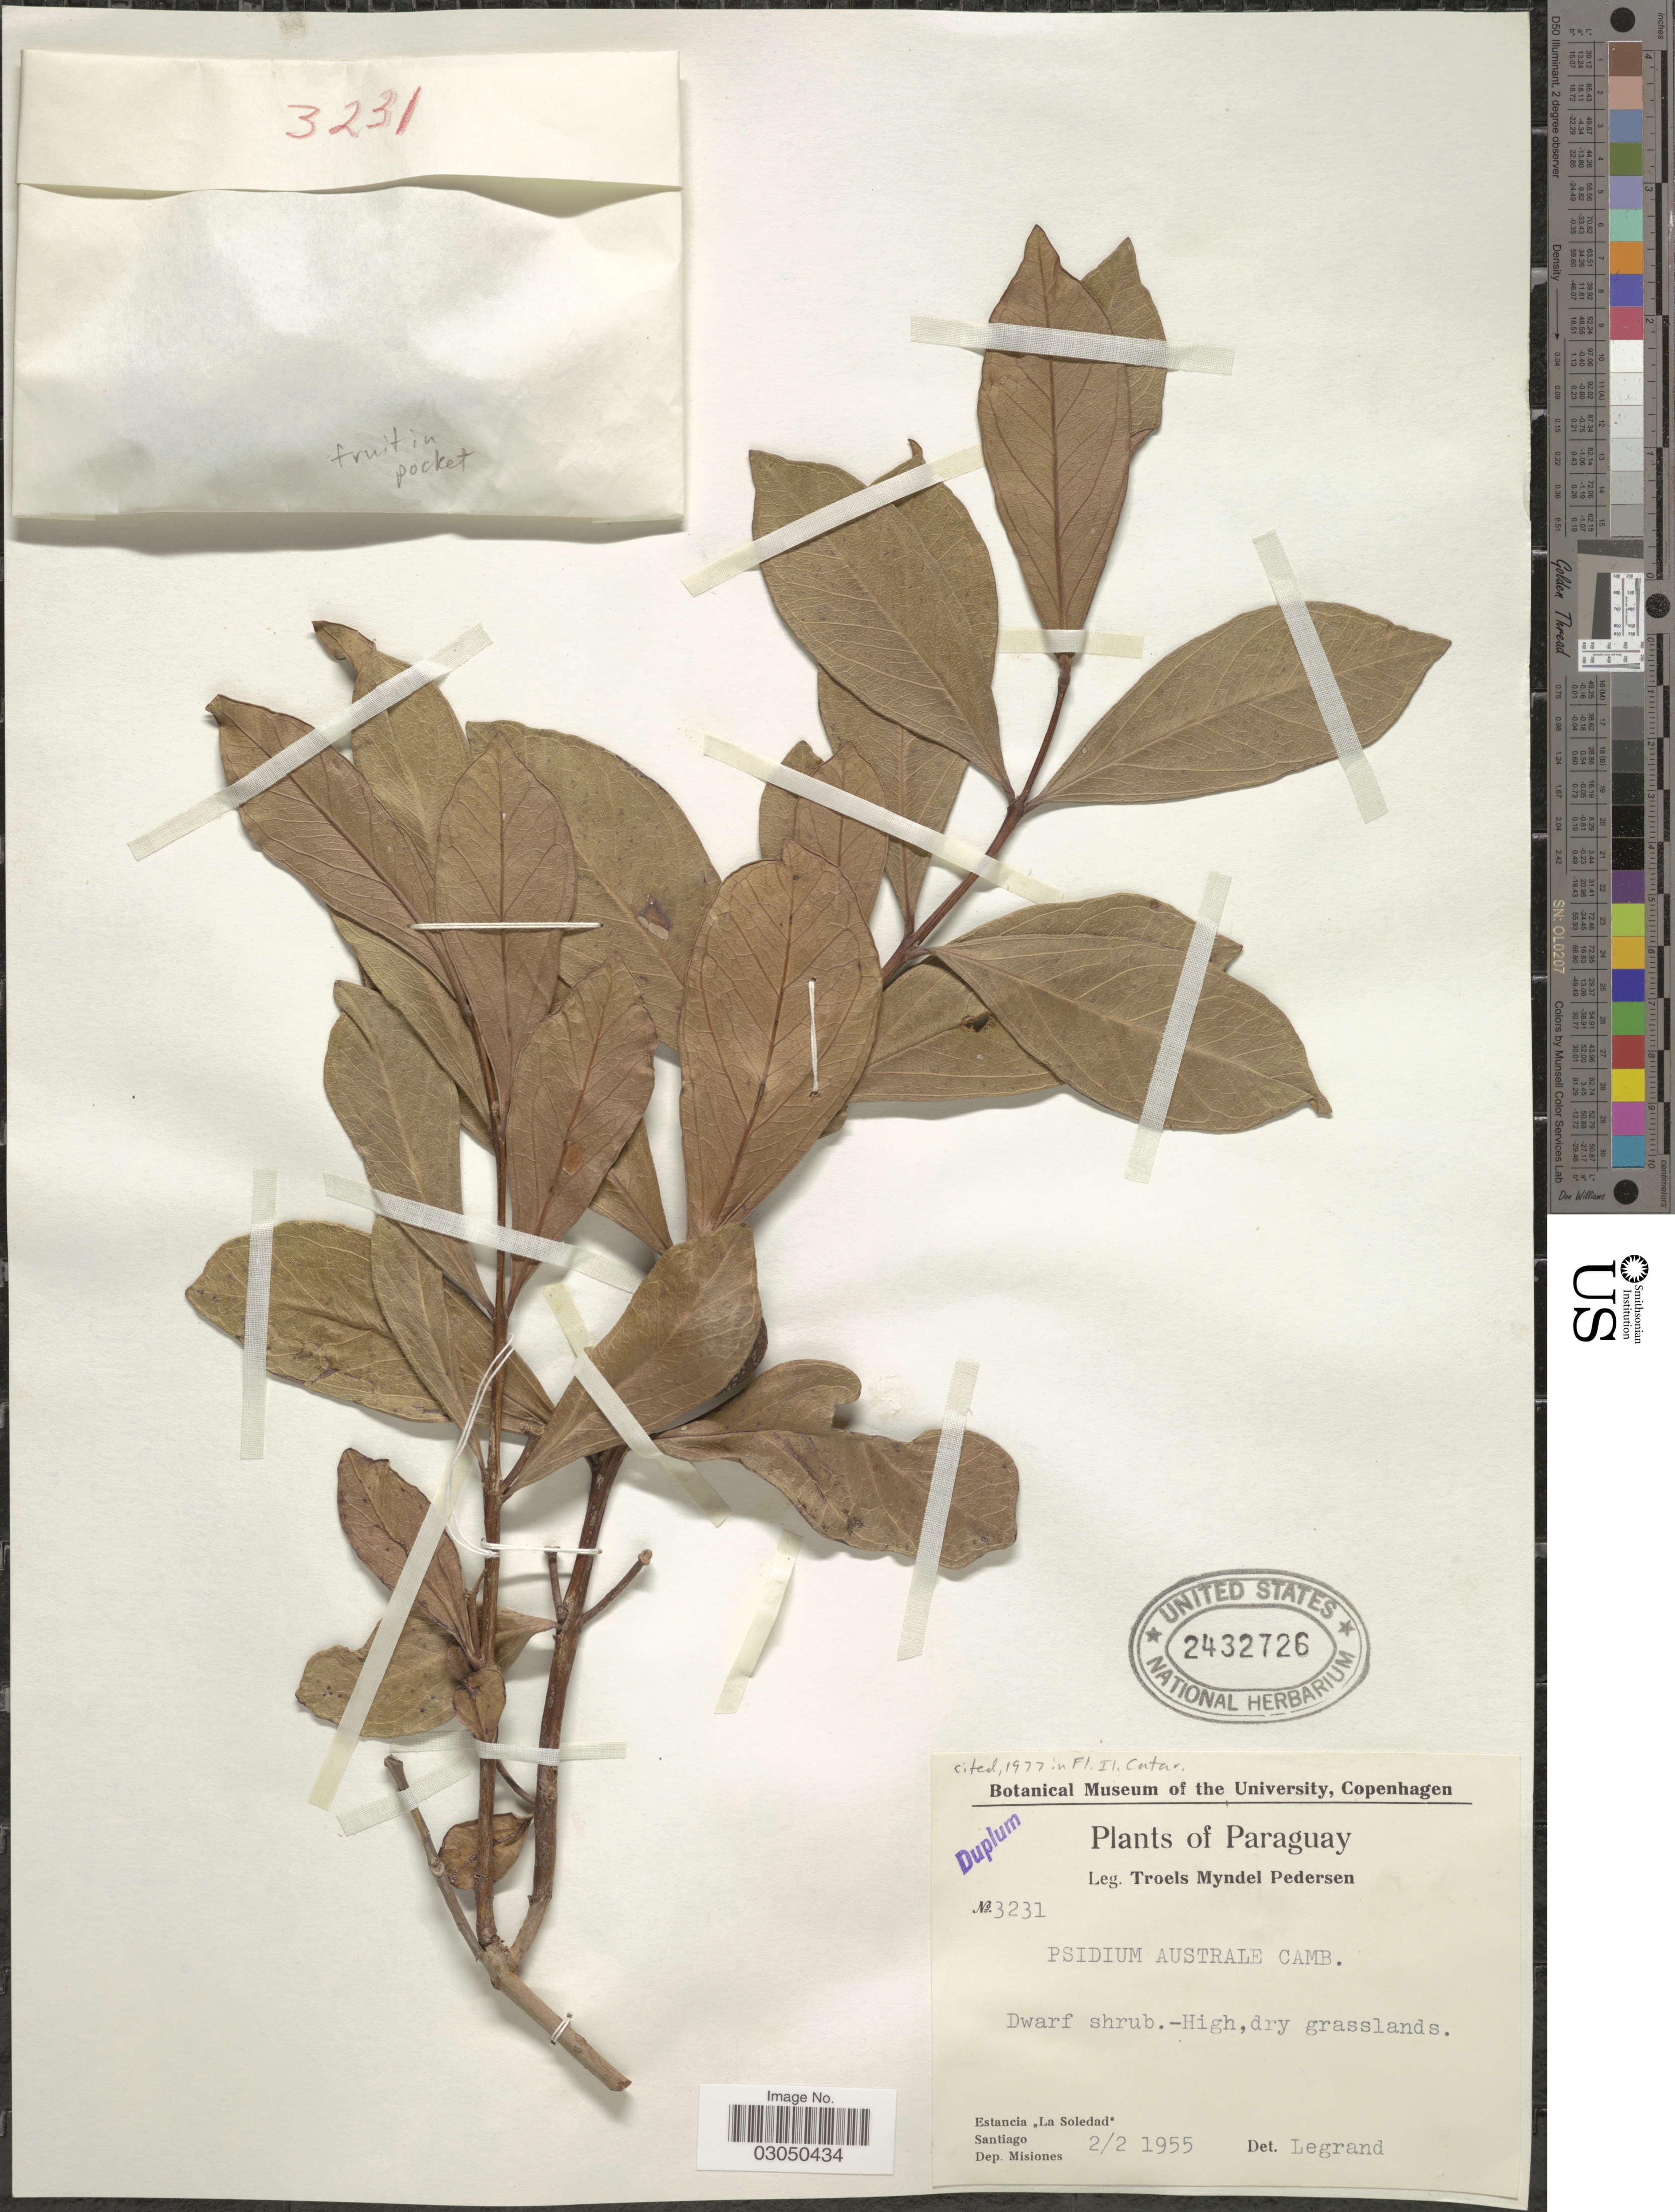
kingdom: Plantae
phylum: Tracheophyta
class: Magnoliopsida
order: Myrtales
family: Myrtaceae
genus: Psidium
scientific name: Psidium australe var. australe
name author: Cambess.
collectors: T. Pederson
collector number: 3231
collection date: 1955-02-02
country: Paraguay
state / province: Misiones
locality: Estancia "La Soledad". Santiago. Dep. Misiones.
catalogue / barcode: US 2432726